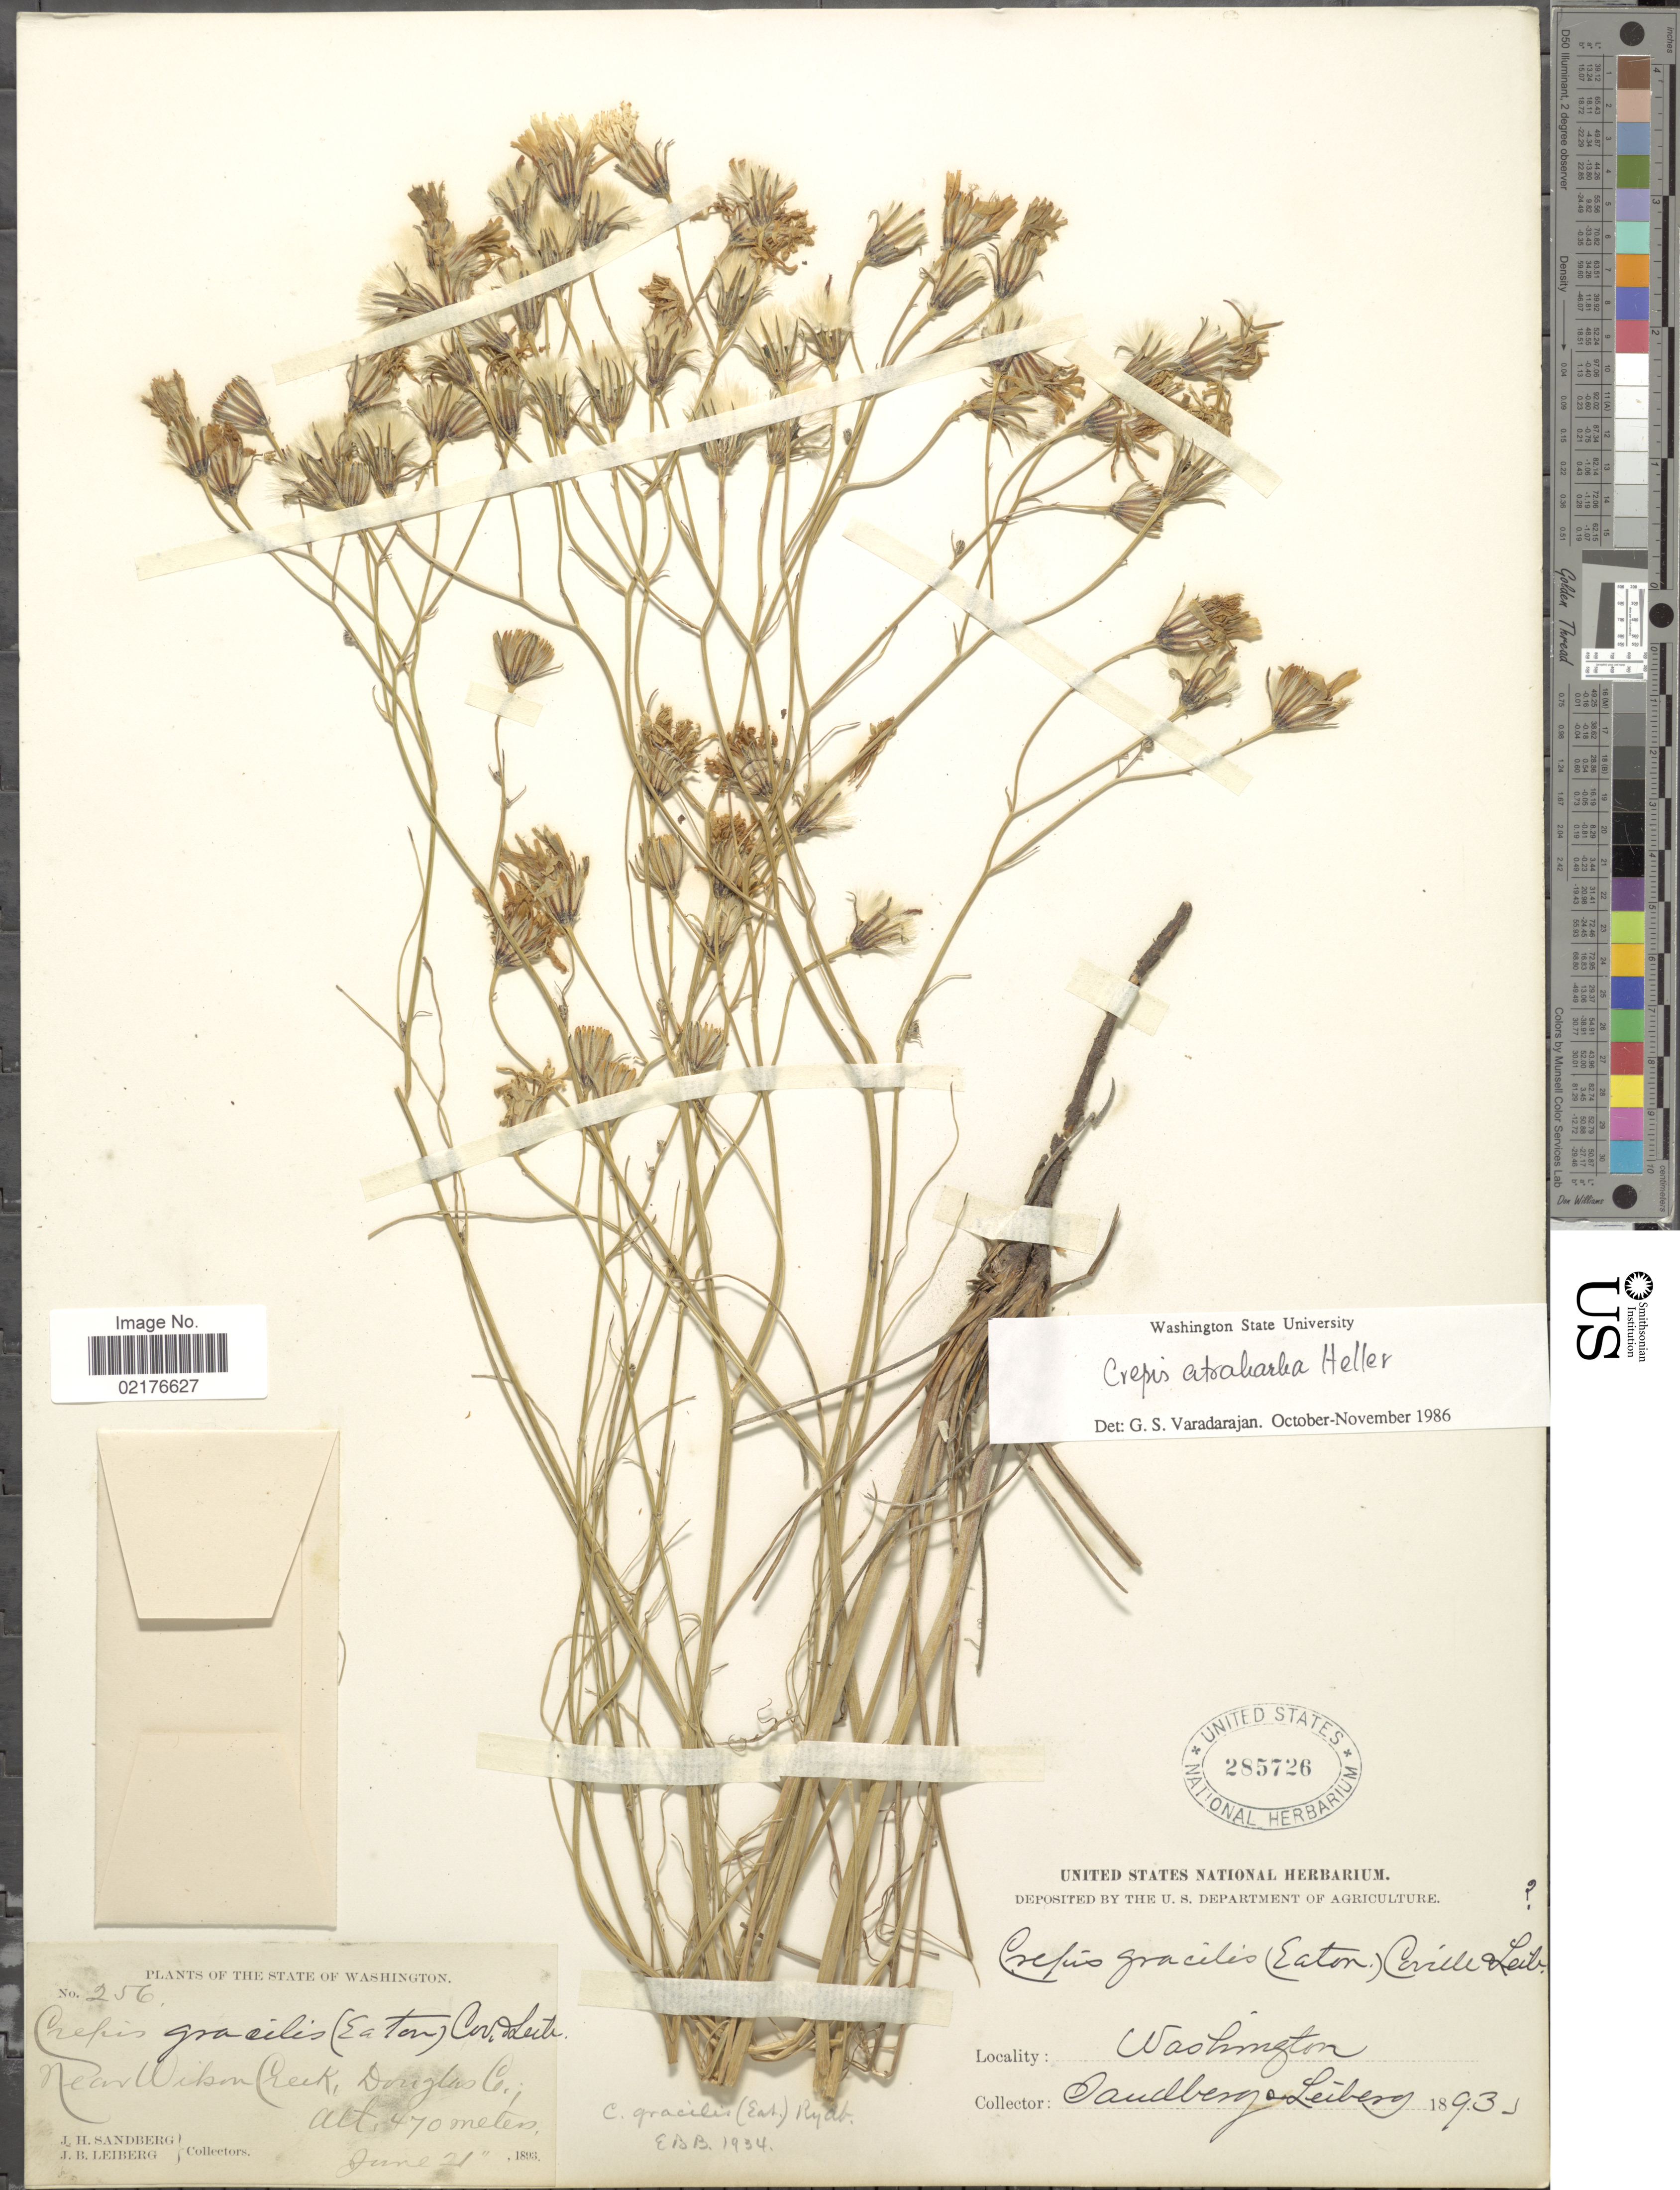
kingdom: Plantae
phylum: Tracheophyta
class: Magnoliopsida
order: Asterales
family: Asteraceae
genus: Crepis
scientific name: Crepis atribarba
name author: A. Heller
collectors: J. H. Sandberg & J. B. Leiberg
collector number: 256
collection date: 1893-06-21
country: United States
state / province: Washington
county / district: Douglas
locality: Near Wilson Creek, Douglas Co.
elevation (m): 470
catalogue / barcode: US 285726